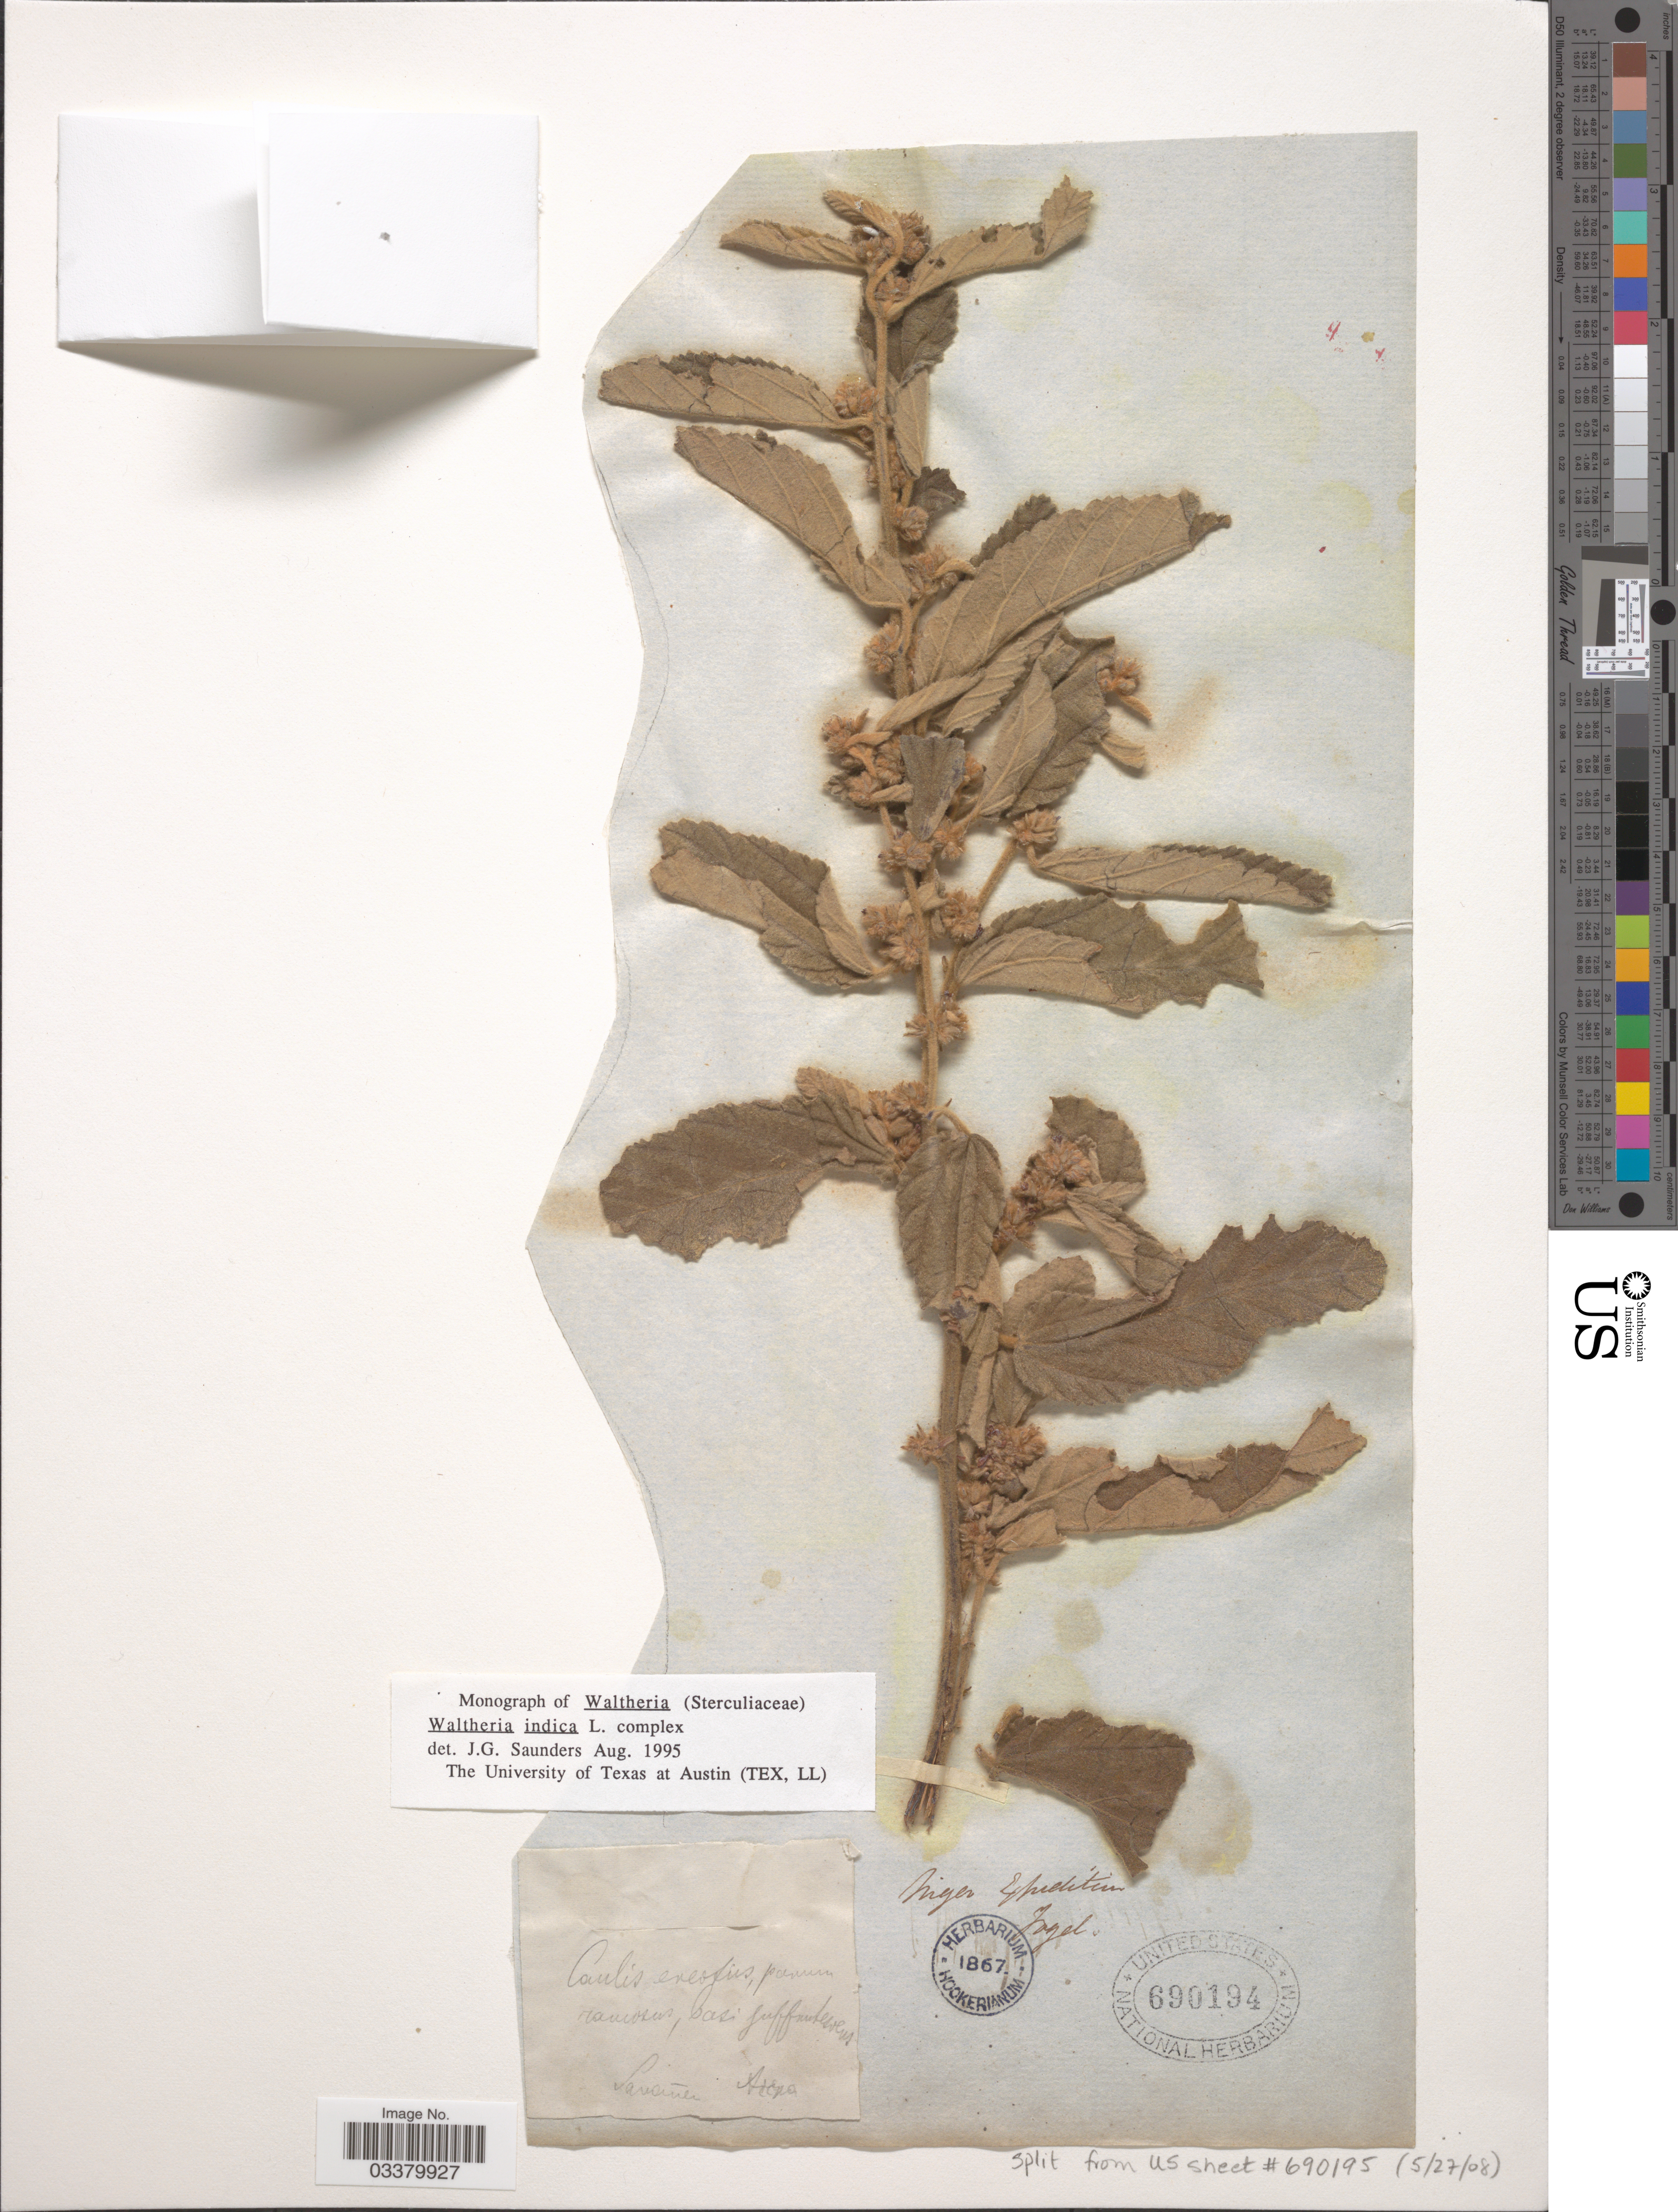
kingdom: Plantae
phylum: Tracheophyta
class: Magnoliopsida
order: Malvales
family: Malvaceae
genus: Waltheria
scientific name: Waltheria indica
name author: L.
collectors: Fogel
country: Niger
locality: Niger Expedition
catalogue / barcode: US 690194